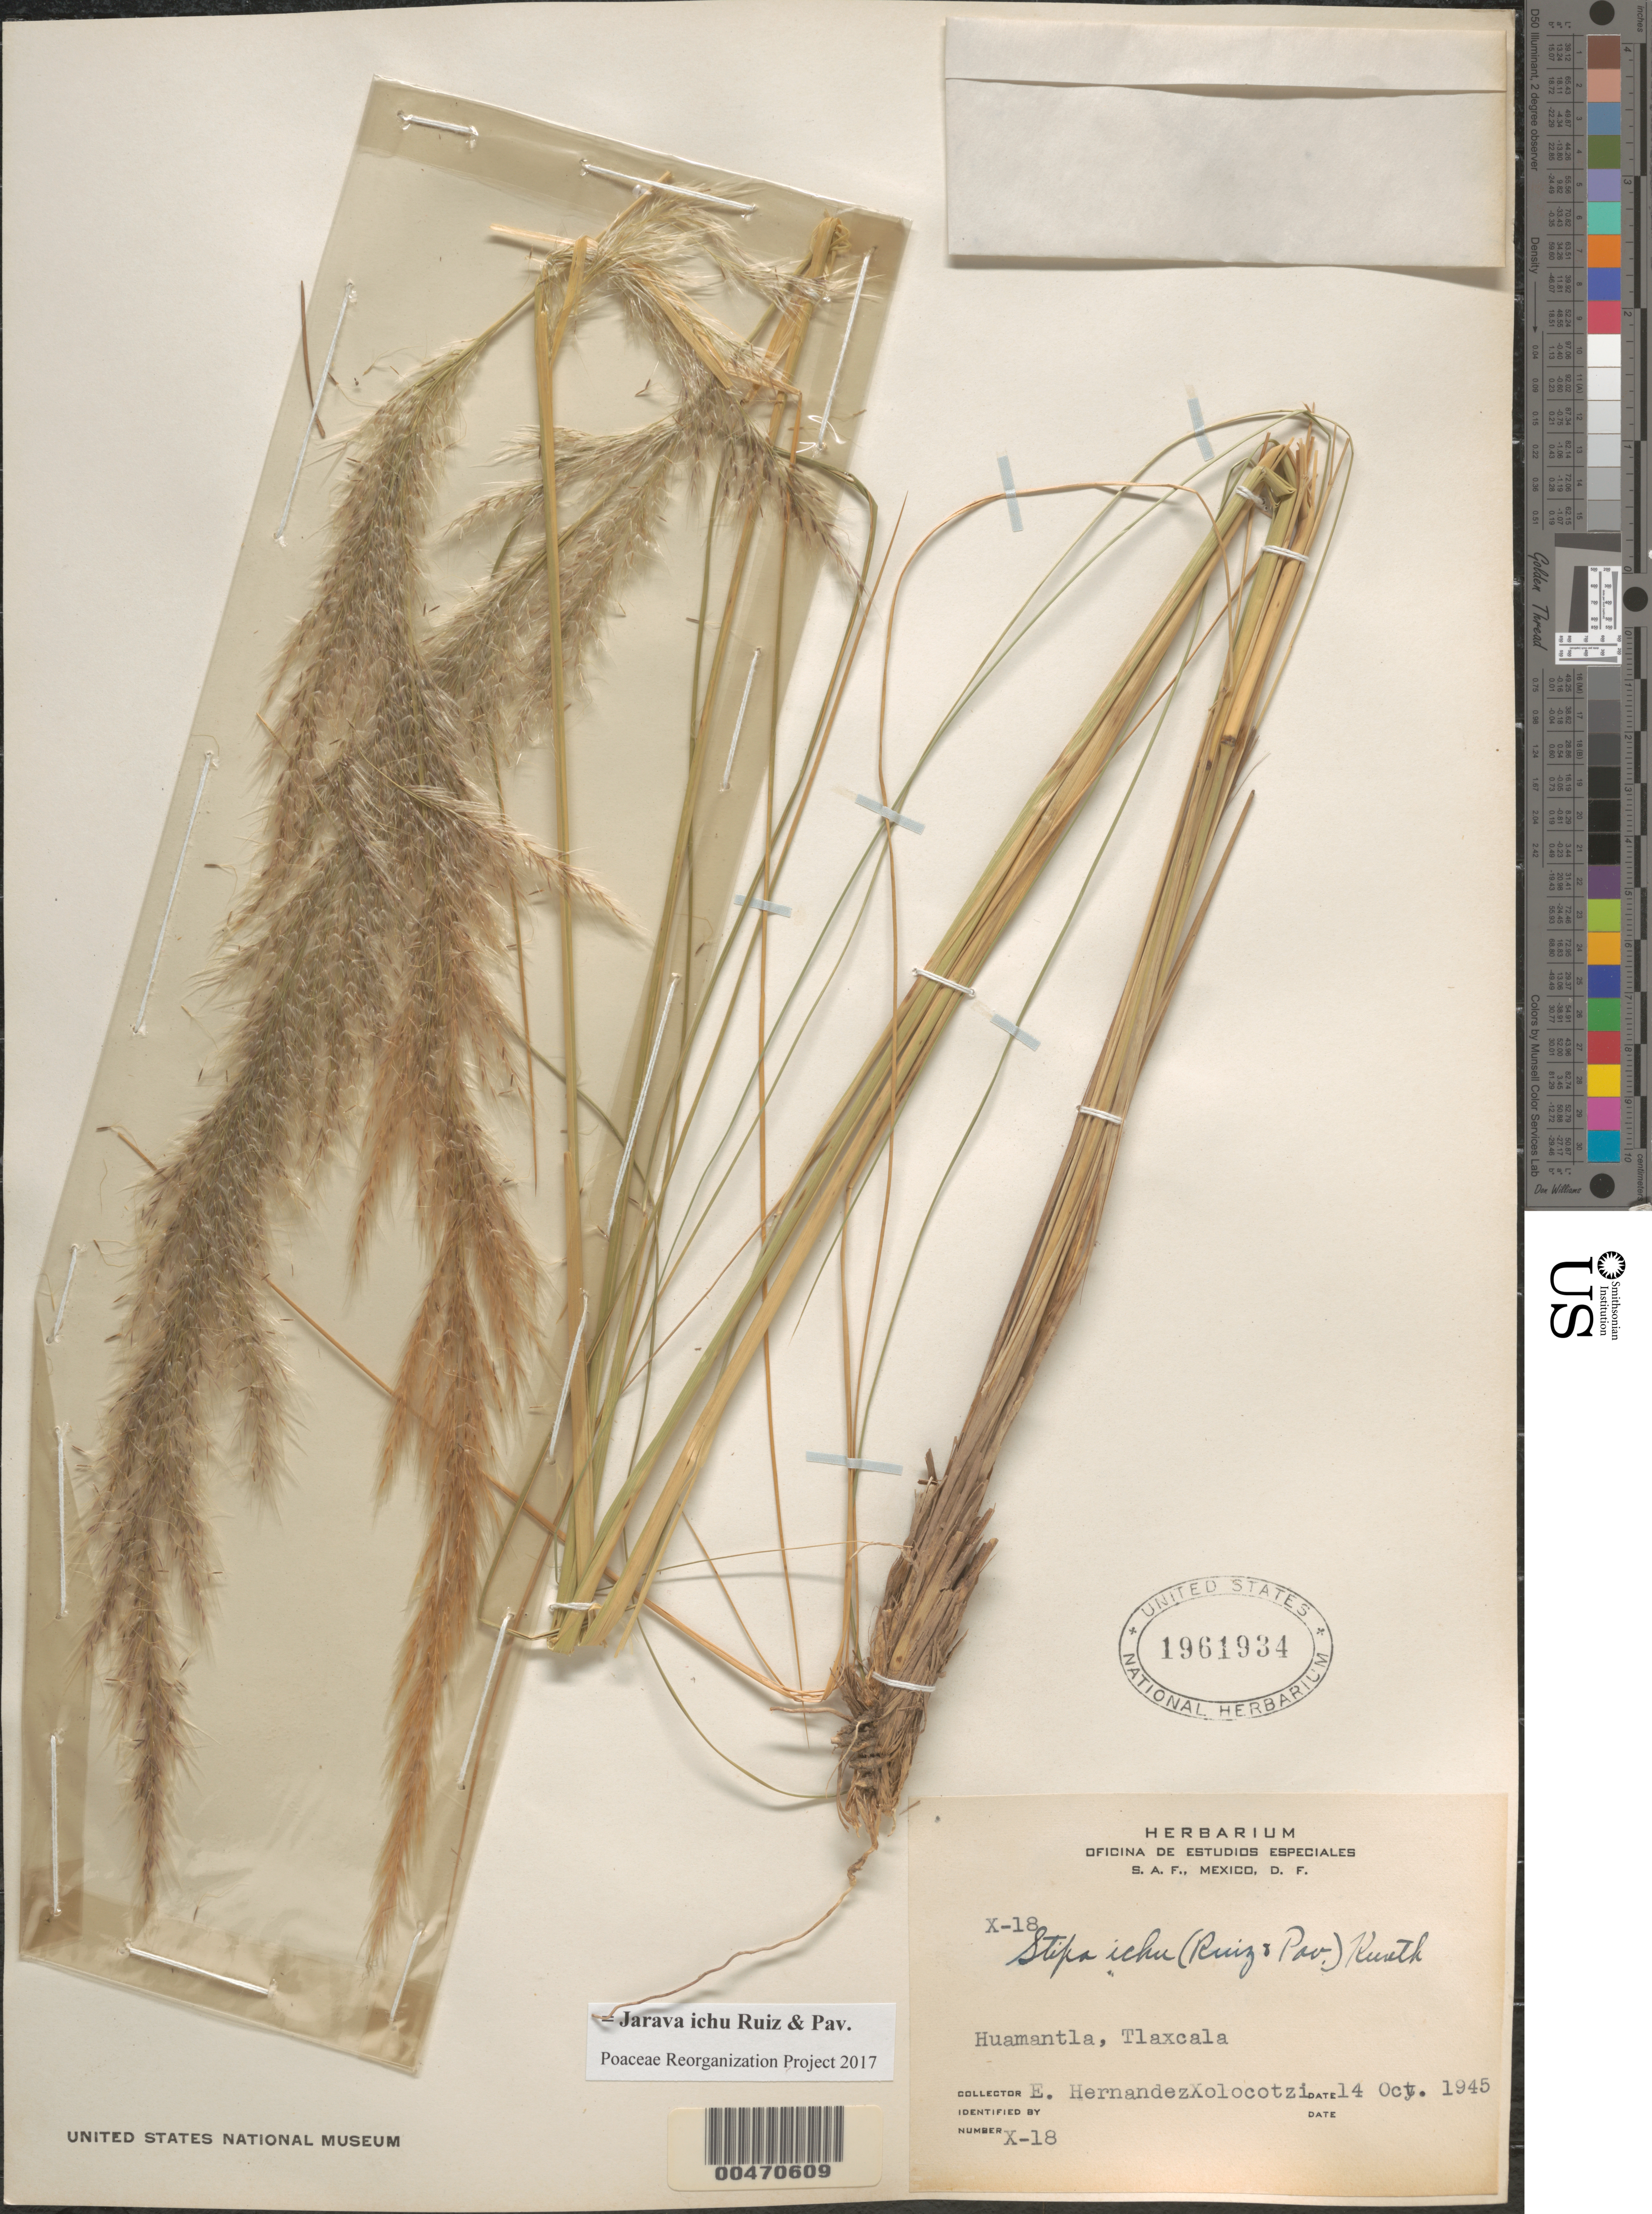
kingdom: Plantae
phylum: Tracheophyta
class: Liliopsida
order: Poales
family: Poaceae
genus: Jarava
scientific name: Jarava ichu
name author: Ruiz & Pav.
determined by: Poaceae Reorganization Project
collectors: E. I. Hernández-X.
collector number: X-18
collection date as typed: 14 Oct 1945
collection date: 1945-10-14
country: Mexico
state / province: Tlaxcala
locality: Huamantla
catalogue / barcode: US 1961934